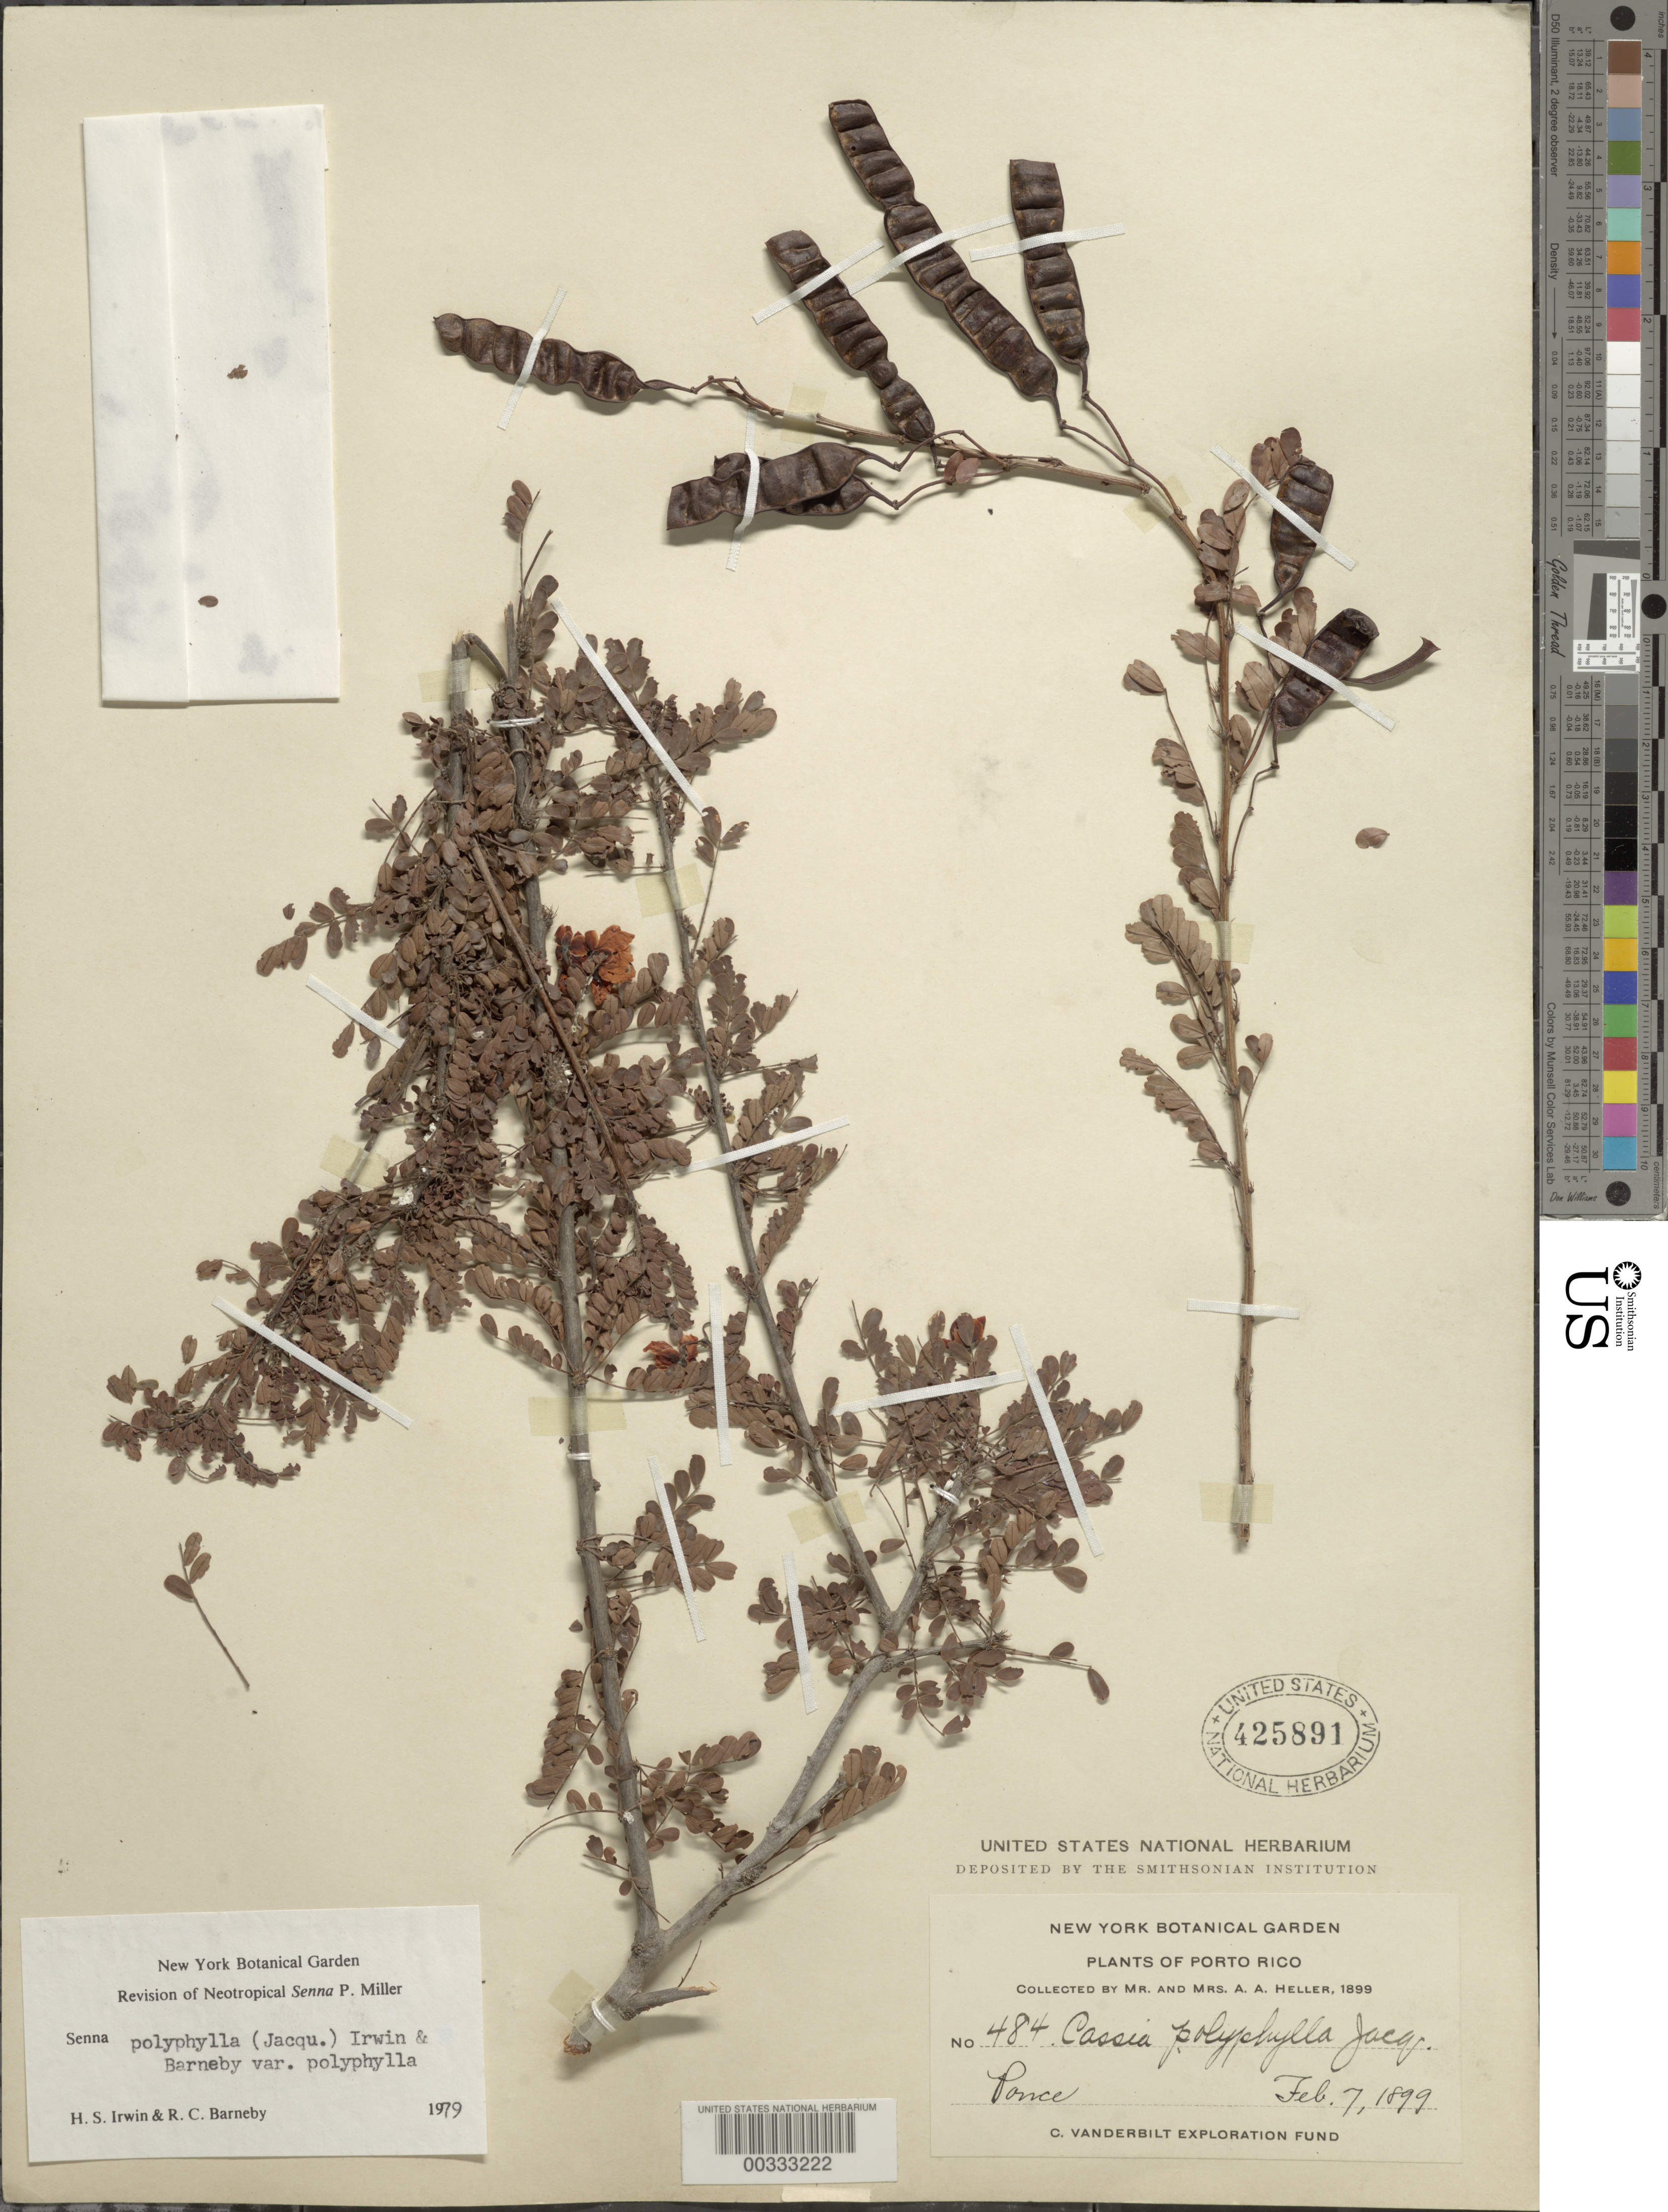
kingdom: Plantae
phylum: Tracheophyta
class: Magnoliopsida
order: Fabales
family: Fabaceae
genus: Senna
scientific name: Senna polyphylla var. polyphylla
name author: (Jacq.) H.S. Irwin & Barneby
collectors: A. A. Heller & E. G. Heller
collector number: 484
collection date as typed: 07 Feb 1899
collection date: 1899-02-07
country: Puerto Rico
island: Greater Antilles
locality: Ponce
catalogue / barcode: US 425891